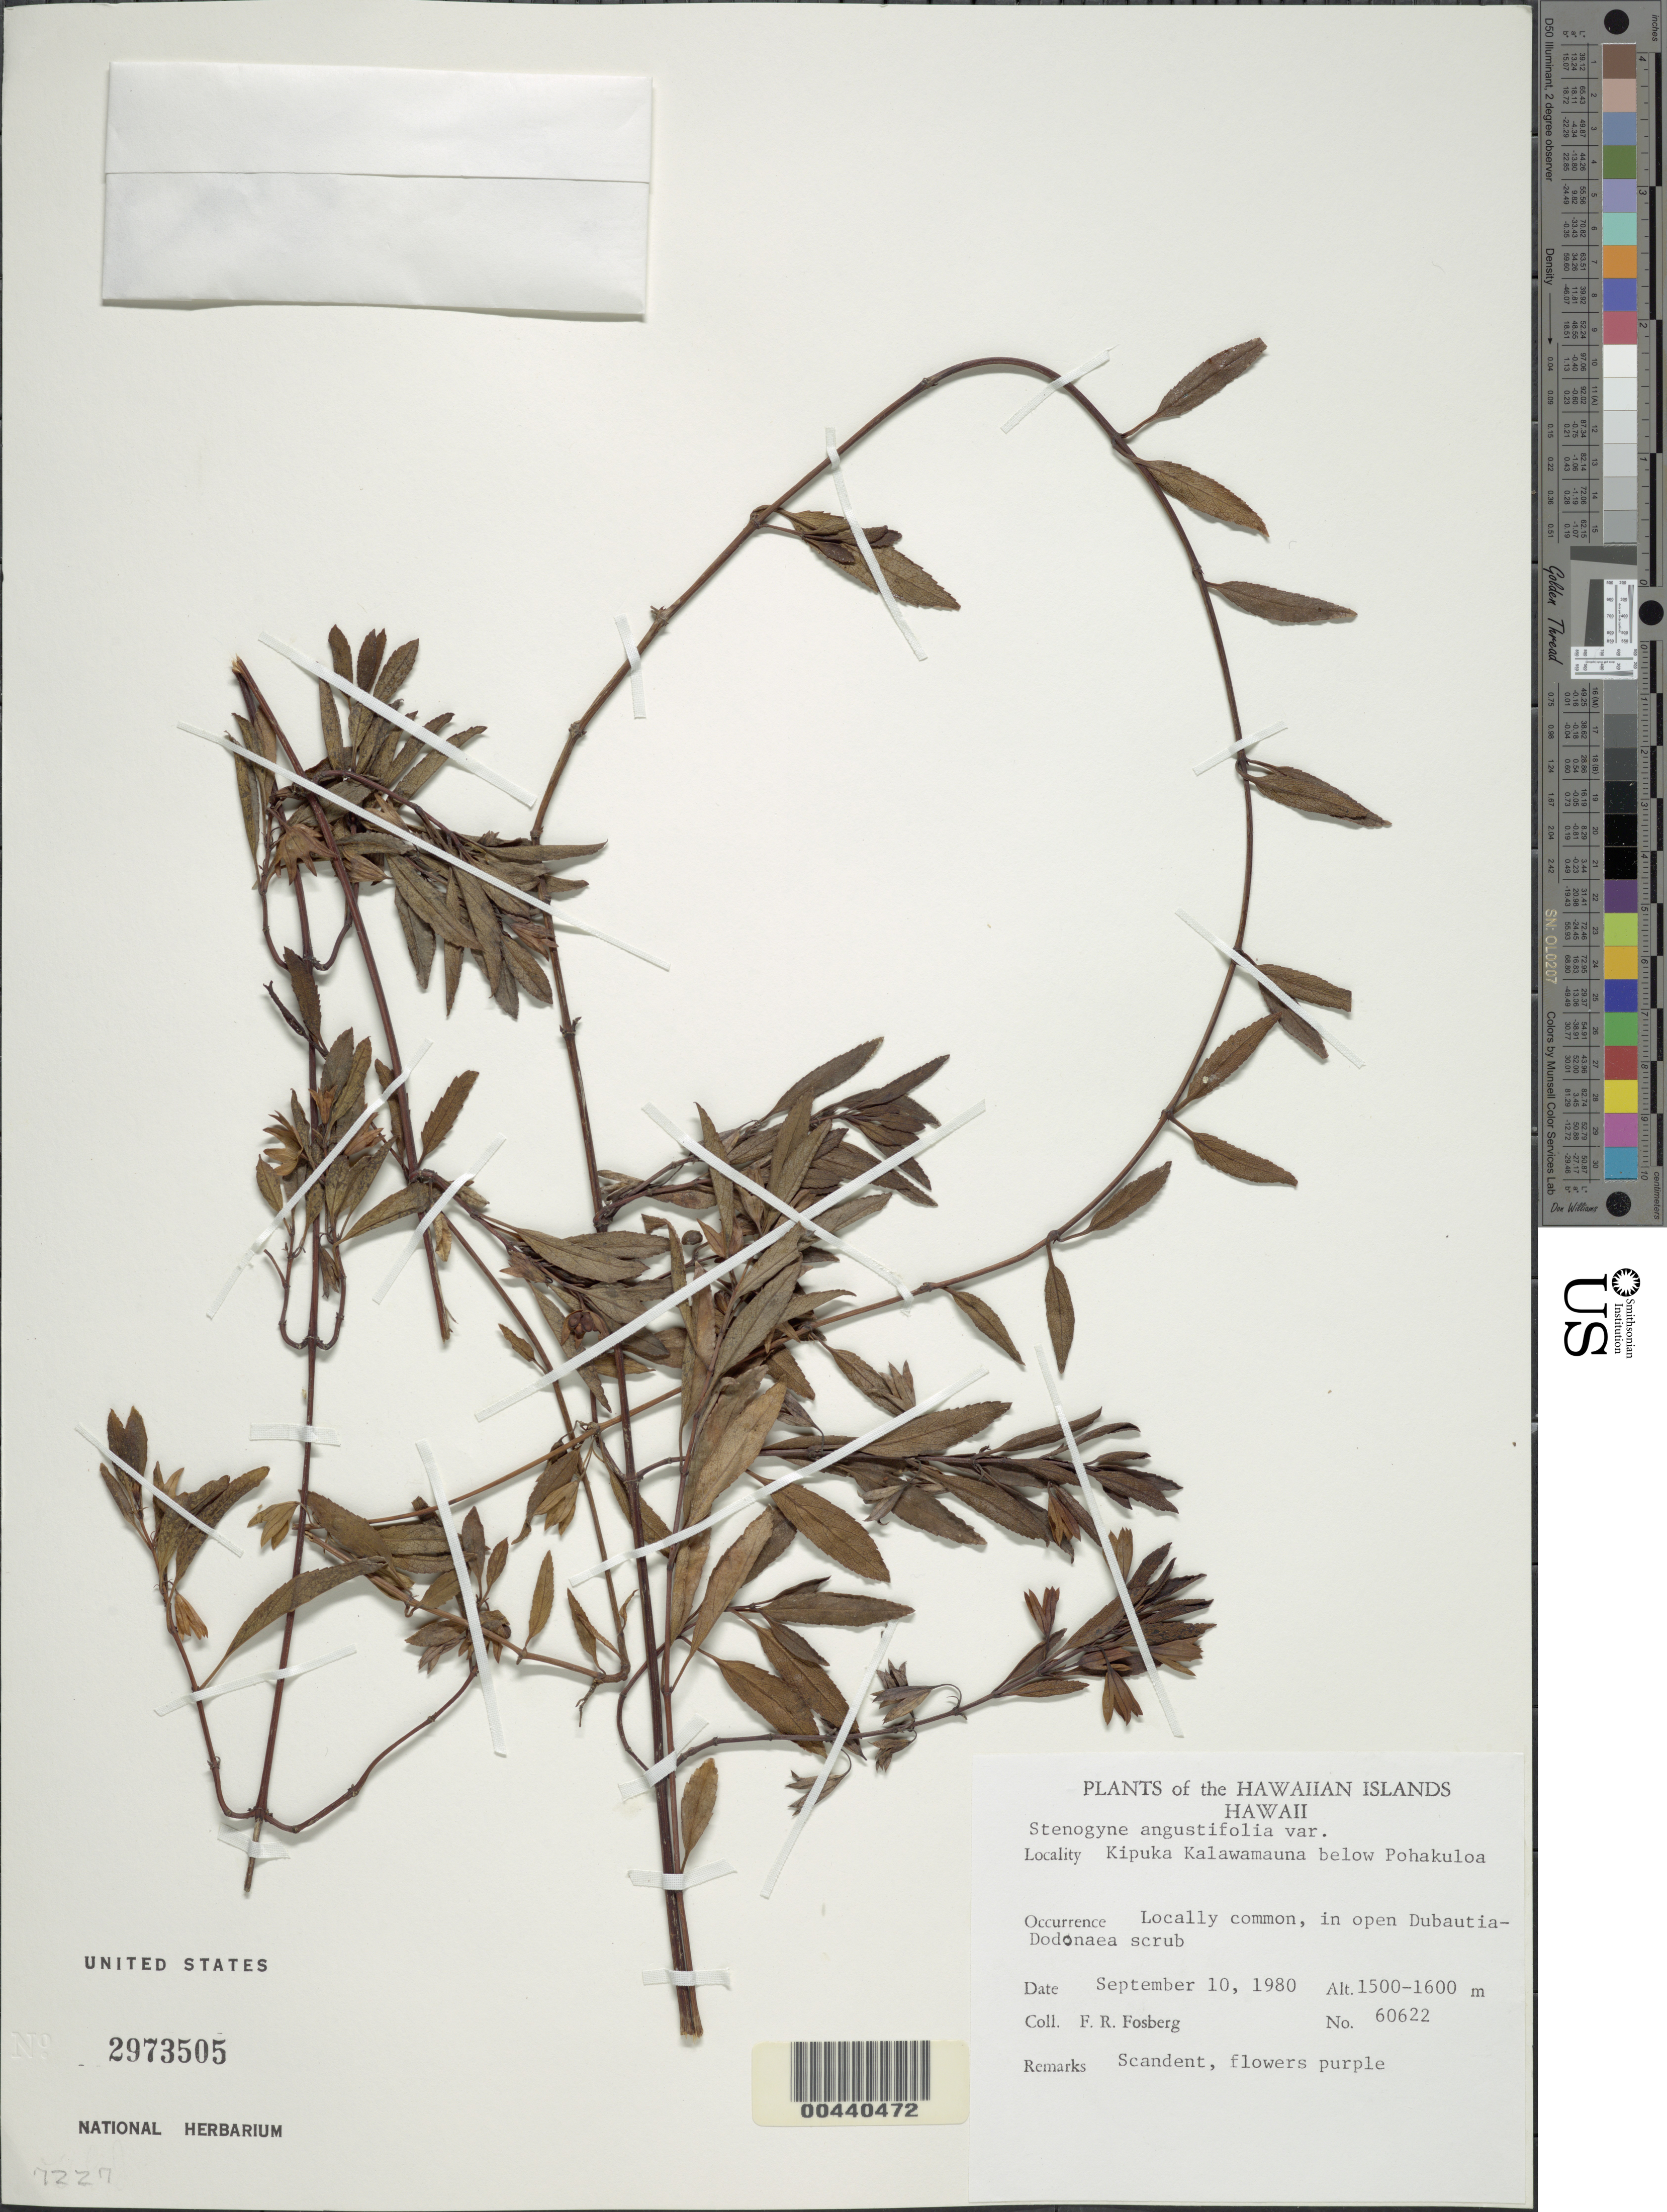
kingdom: Plantae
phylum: Tracheophyta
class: Magnoliopsida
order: Lamiales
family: Lamiaceae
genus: Stenogyne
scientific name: Stenogyne angustifolia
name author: A. Gray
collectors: F. R. Fosberg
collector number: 60622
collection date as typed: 10 Sep 1980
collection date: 1980-09-10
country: United States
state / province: Hawaii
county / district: Hawaii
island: Hawaii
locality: Kipuka Kalawamauna below Pohakuloa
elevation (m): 1500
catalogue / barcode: US 2973505